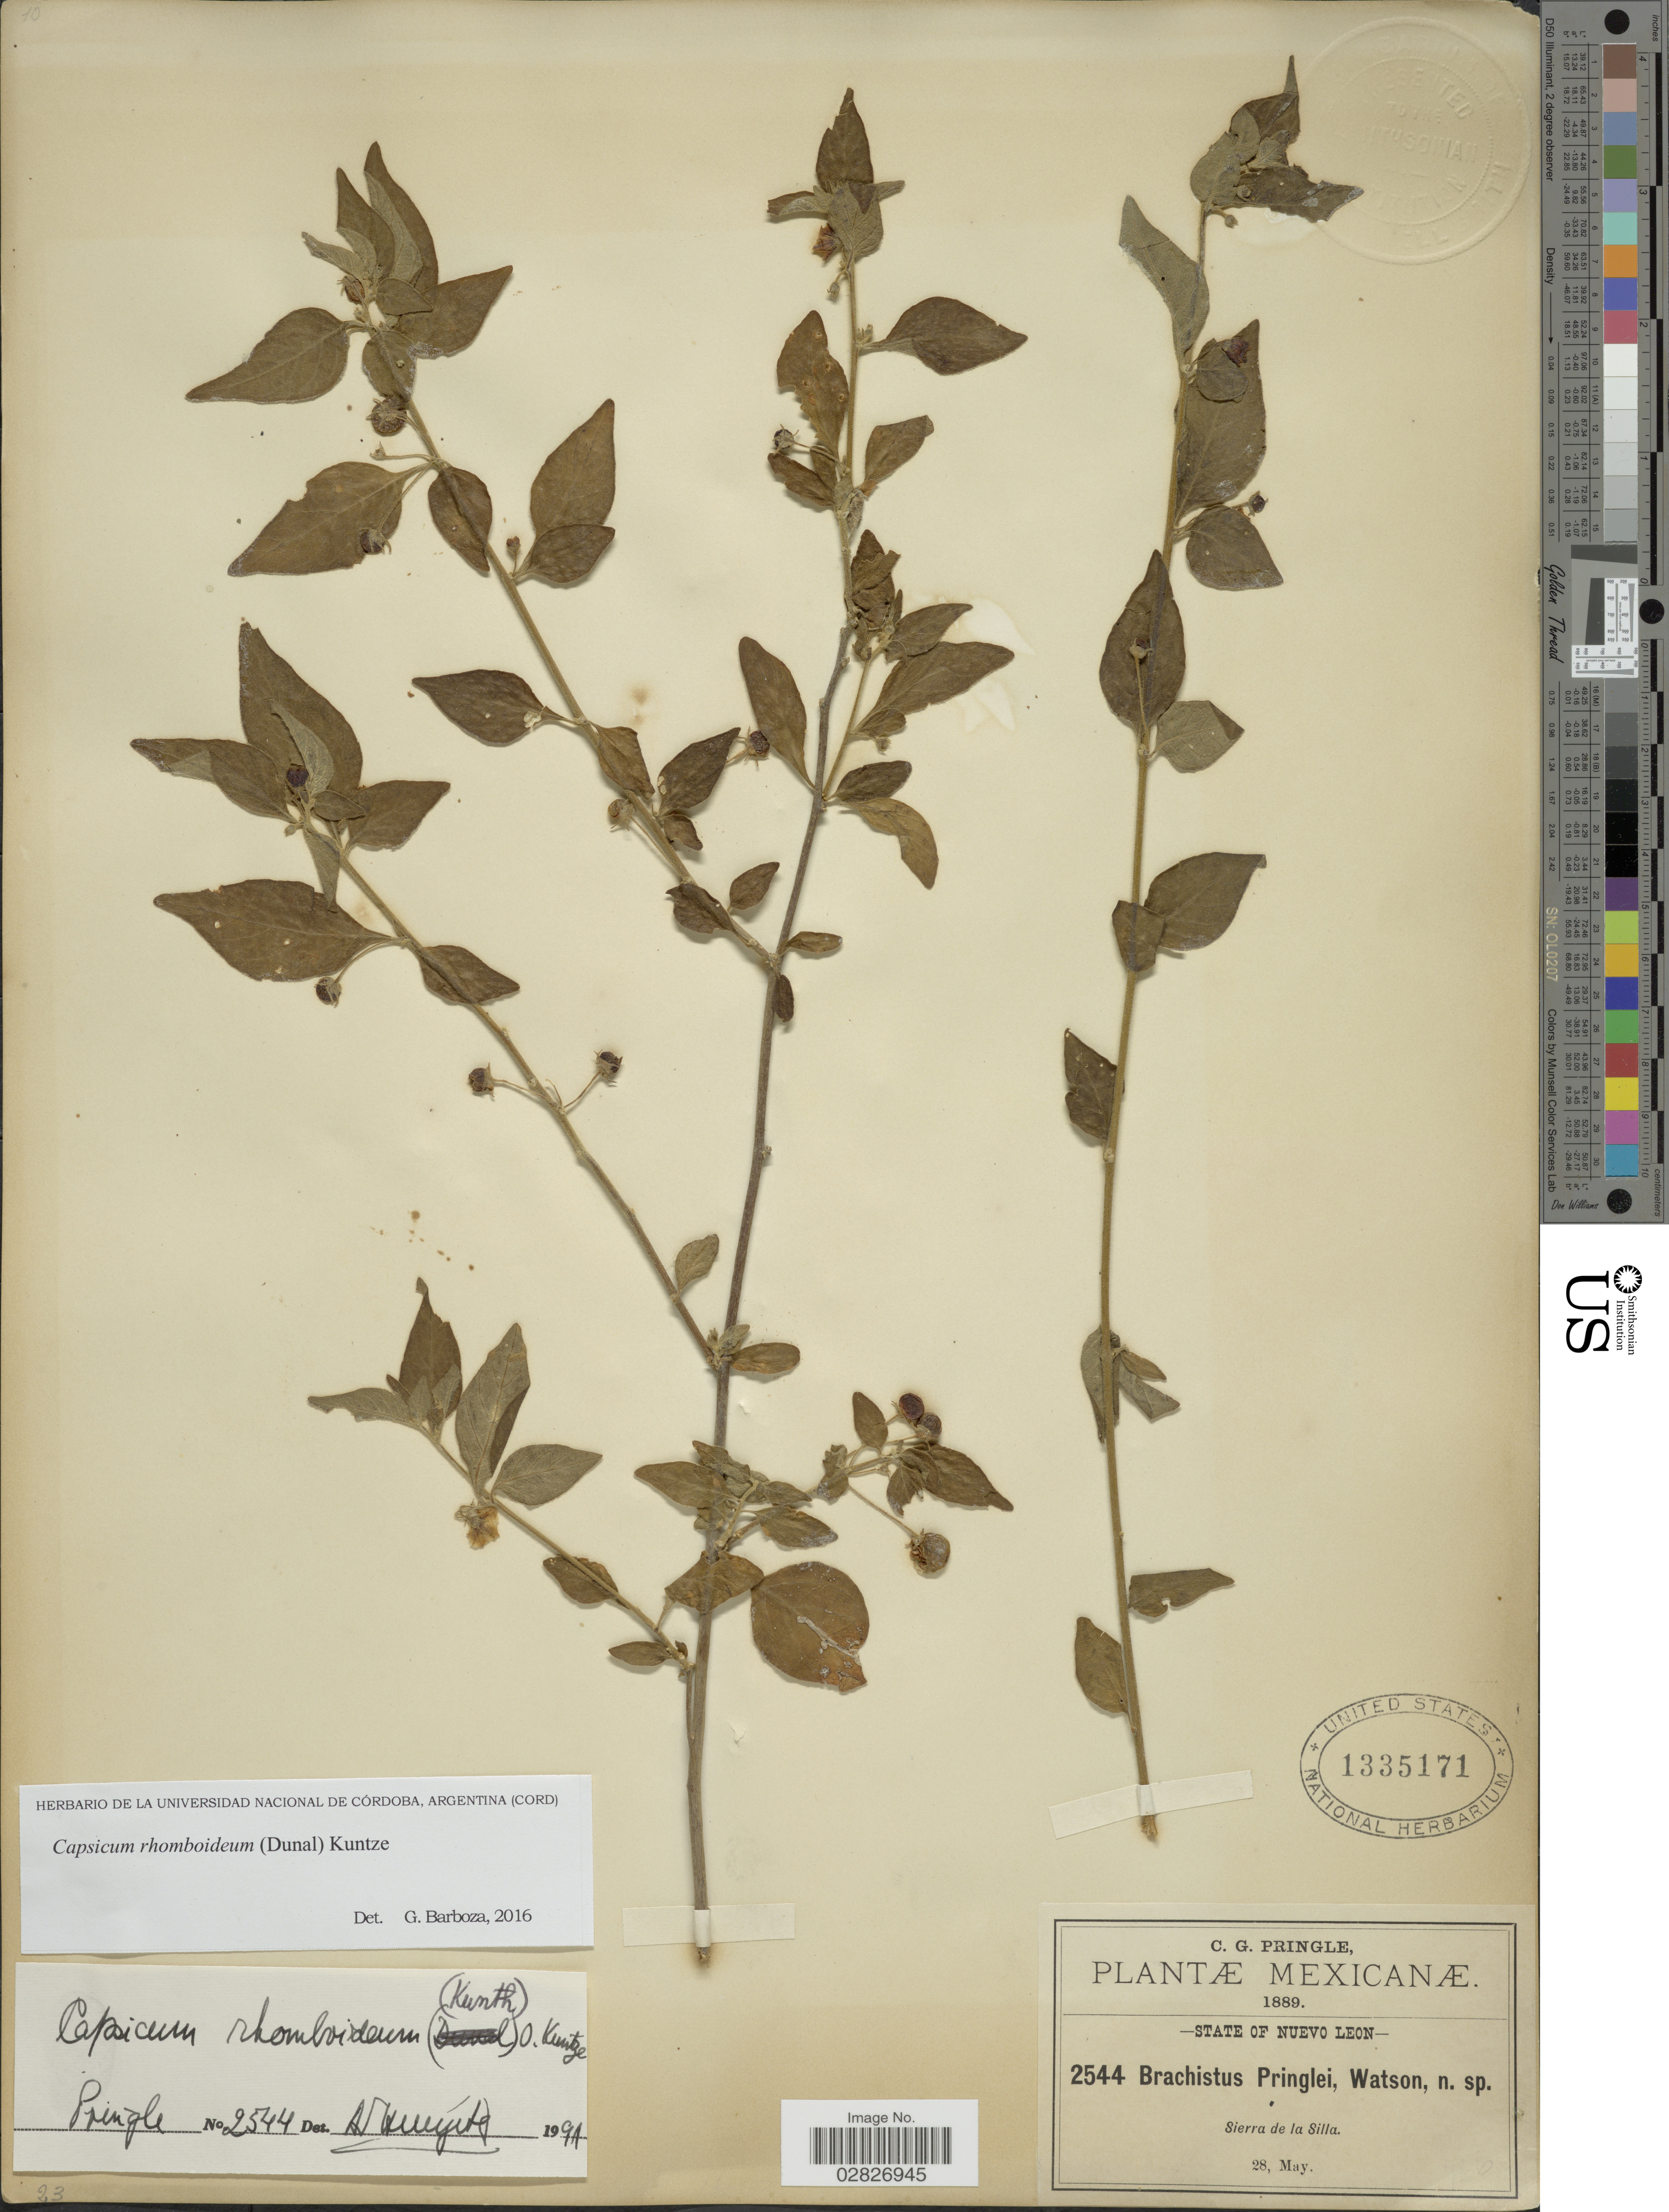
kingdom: Plantae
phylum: Tracheophyta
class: Magnoliopsida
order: Solanales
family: Solanaceae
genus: Capsicum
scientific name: Capsicum rhomboideum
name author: (Humb. & Bonpl. ex Dunal) Kuntze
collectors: C. G. Pringle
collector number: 2544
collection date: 1889-05-28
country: Mexico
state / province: Nuevo León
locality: Sierra de la Silla.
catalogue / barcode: US 1335171